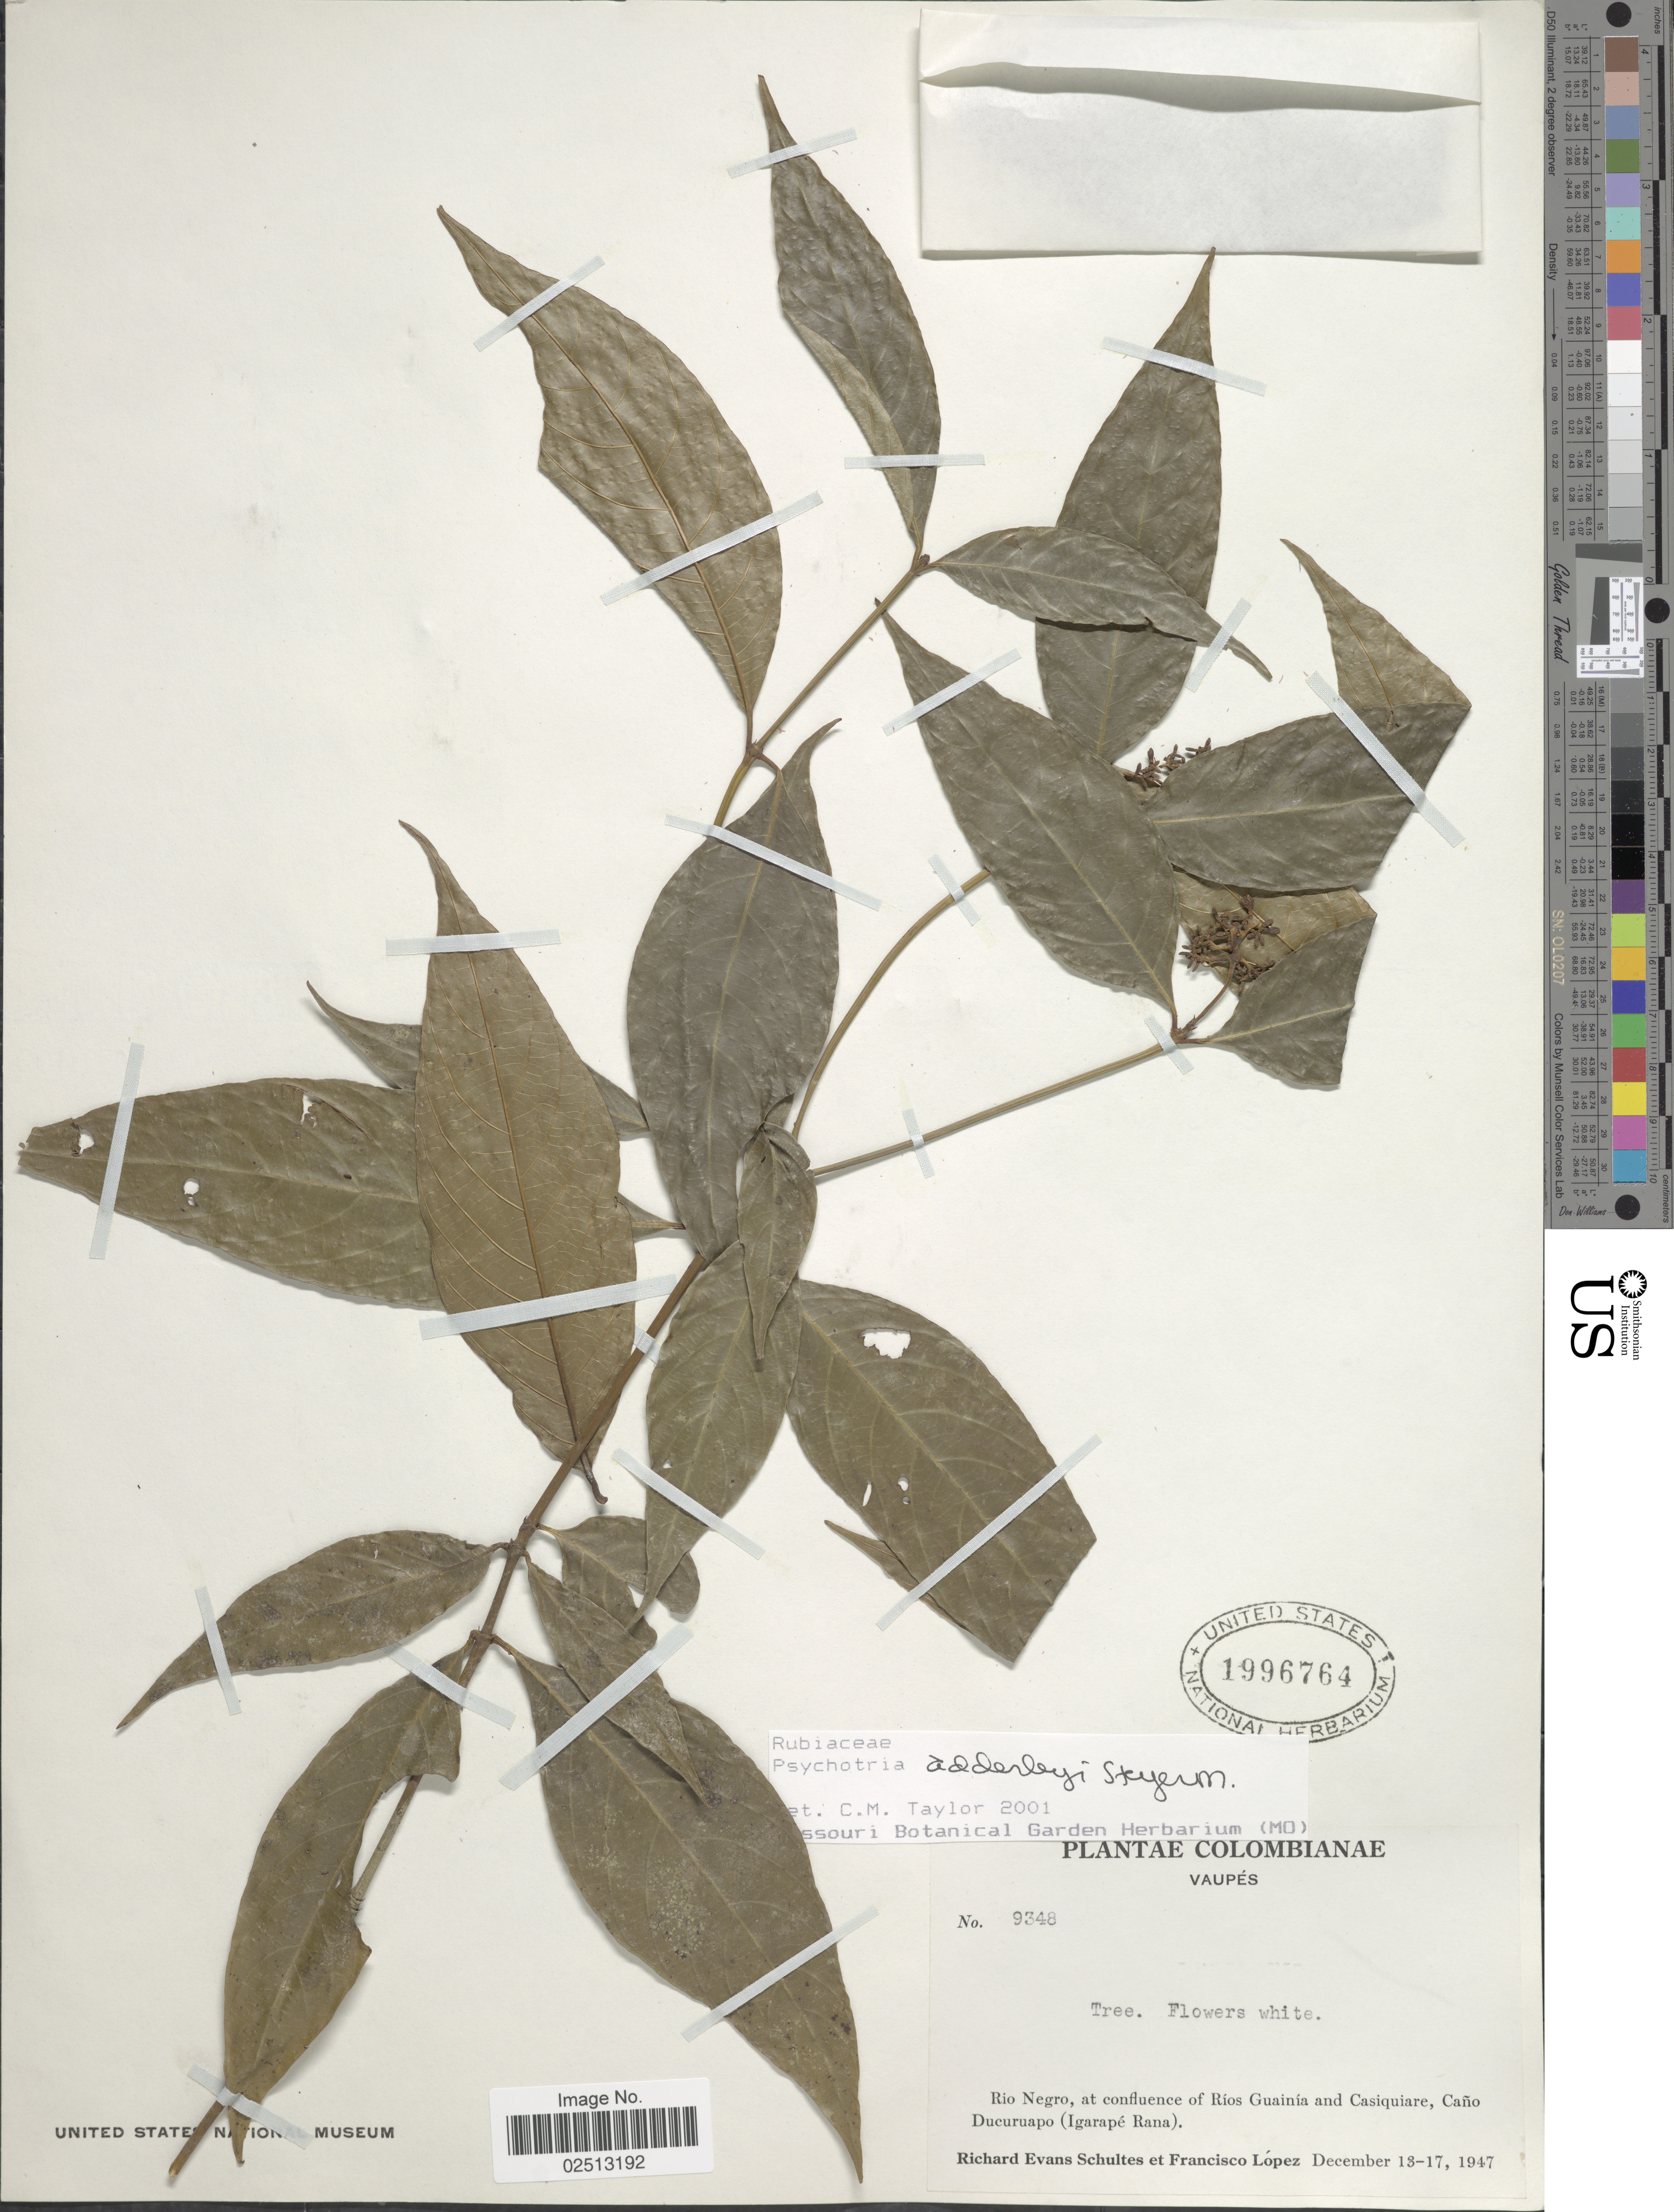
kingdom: Plantae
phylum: Tracheophyta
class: Magnoliopsida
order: Gentianales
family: Rubiaceae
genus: Psychotria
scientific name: Psychotria adderleyi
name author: Steyerm.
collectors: R. E. Schultes & F. Lopéz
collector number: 9348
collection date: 1947-12-13/1947-12-17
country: Colombia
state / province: Vaupés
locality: Rio Negro, at confluence of Rios Guaninia and Casquiare, Cano Ducuruapo (Igarape Rana).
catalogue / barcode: US 1996764